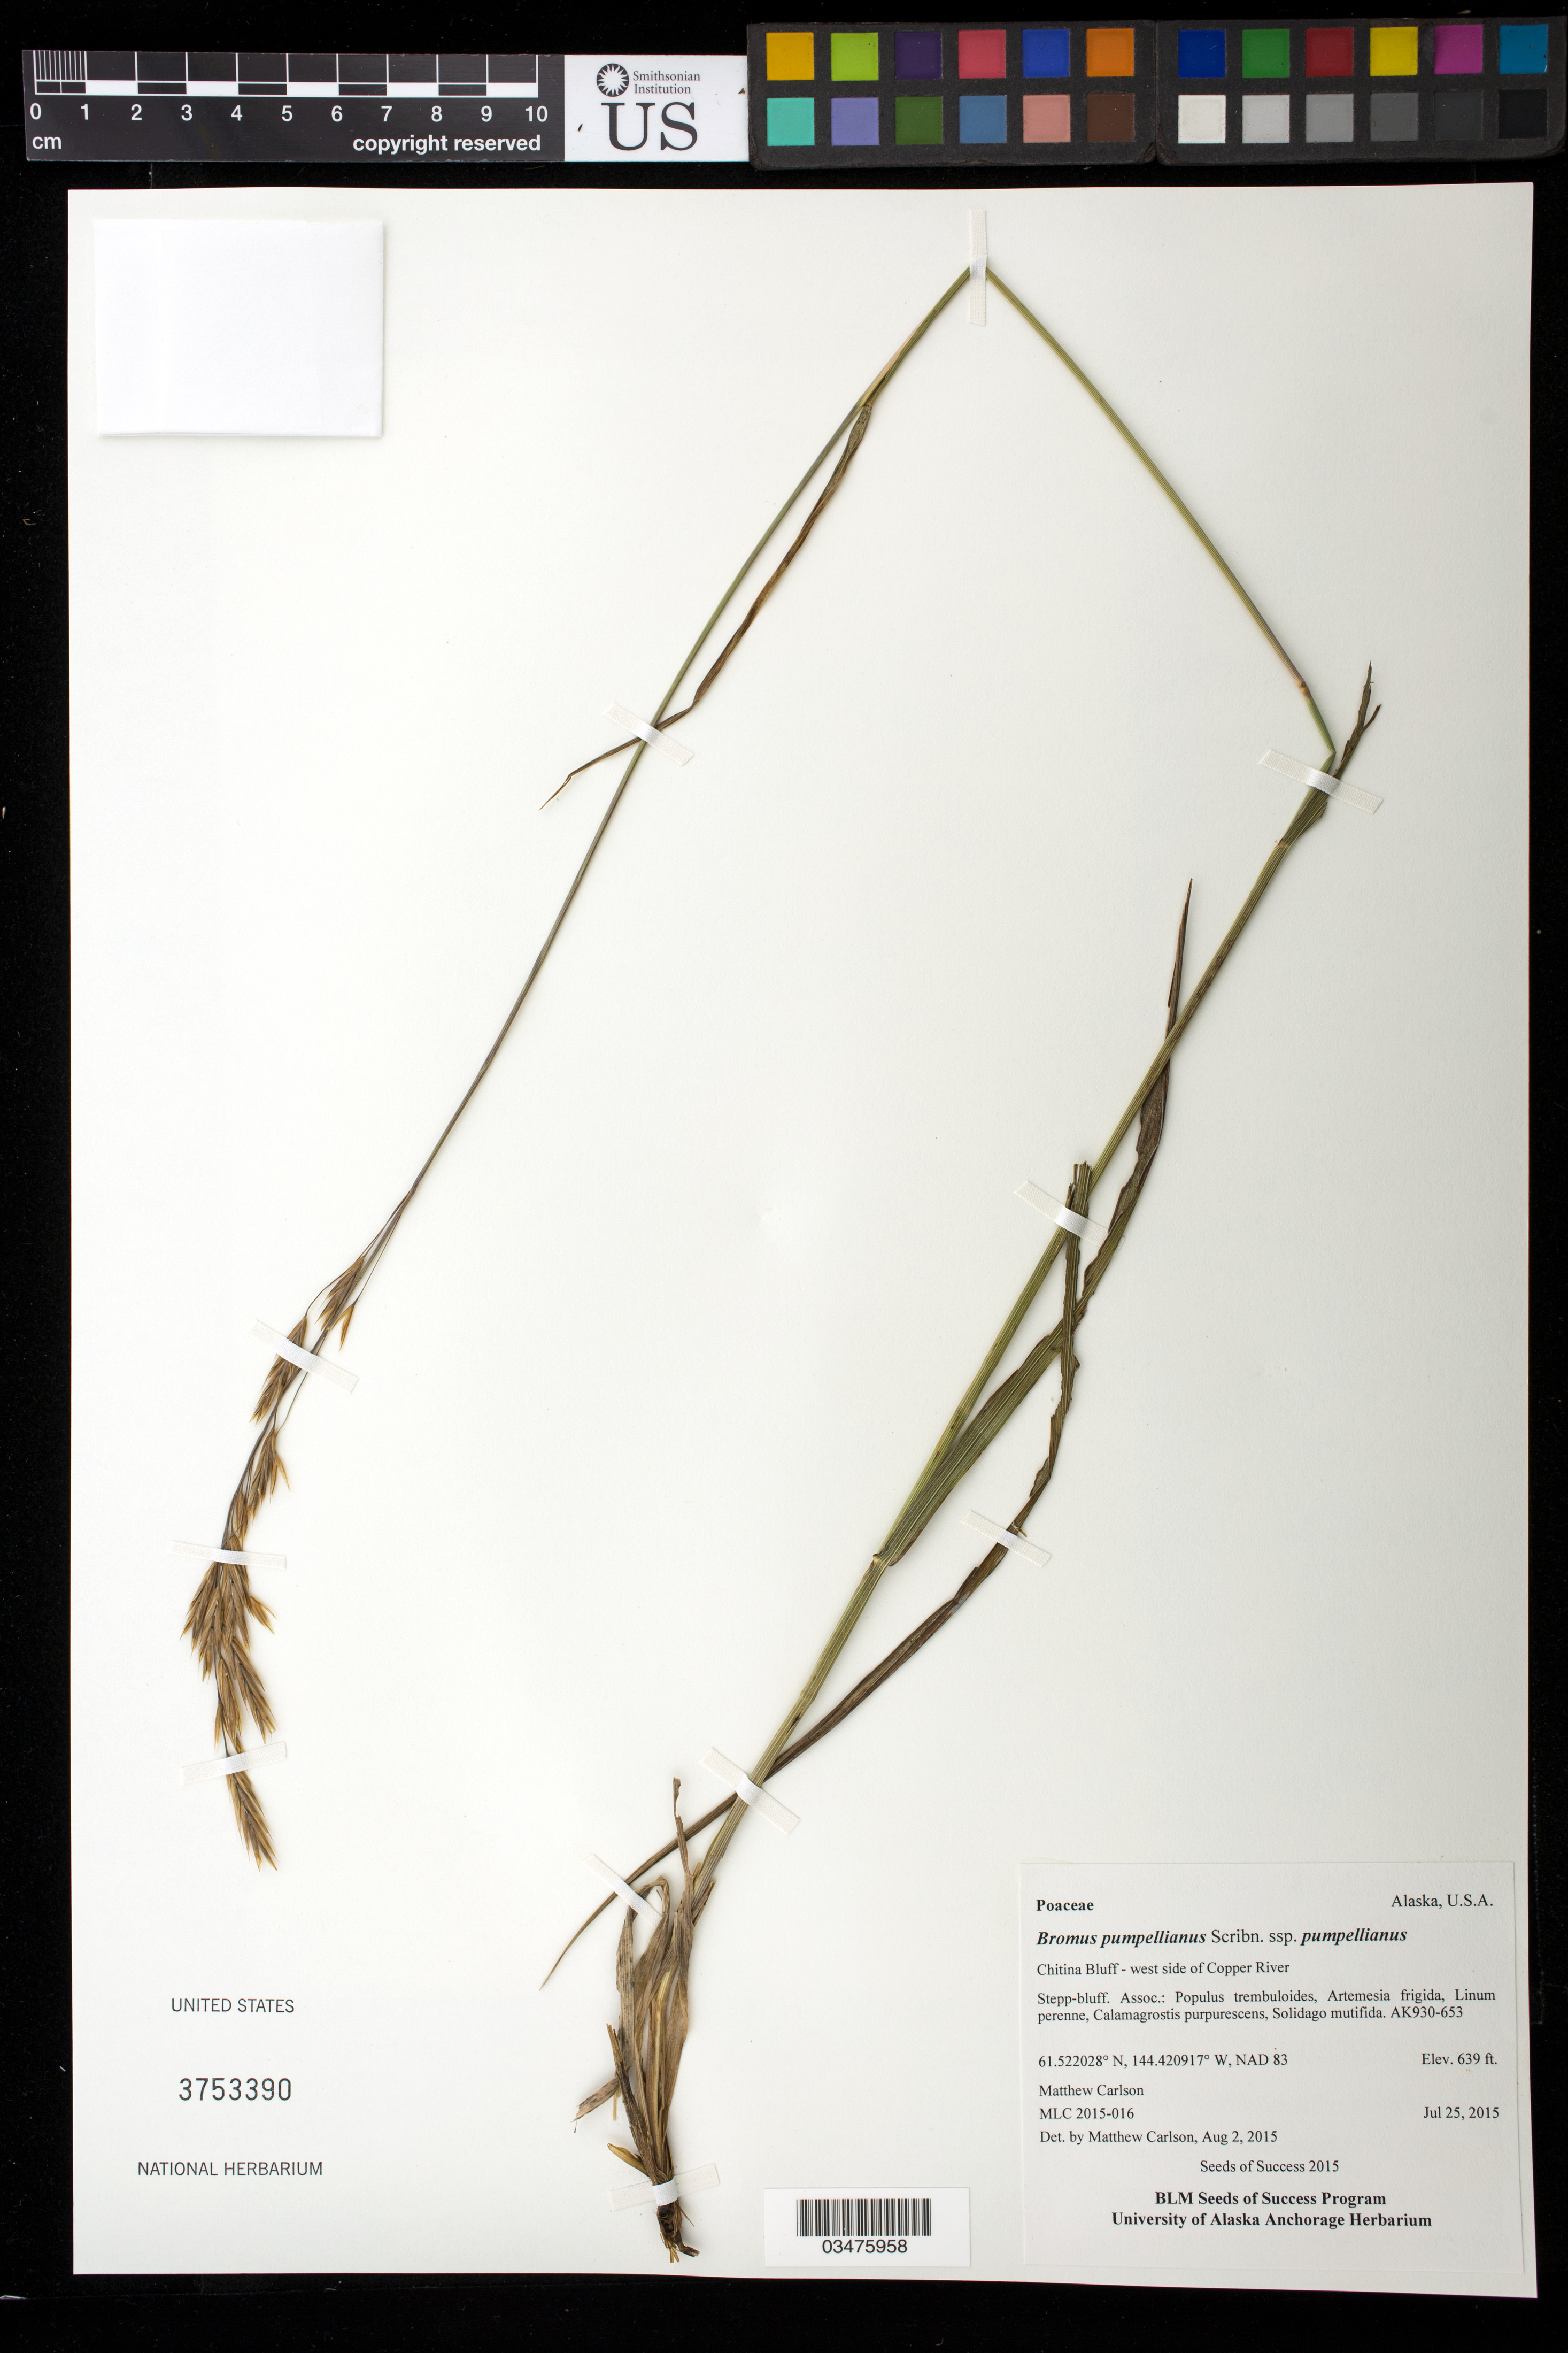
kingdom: Plantae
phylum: Tracheophyta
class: Liliopsida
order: Poales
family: Poaceae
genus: Bromus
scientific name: Bromus pumpellianus subsp. pumpellianus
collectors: M. Carlson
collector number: AK930-653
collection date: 2015-07-25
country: United States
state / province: Alaska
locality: Chitina Bluff- west side of Copper River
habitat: Steppe - Bluff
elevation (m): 195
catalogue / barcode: US 3753390